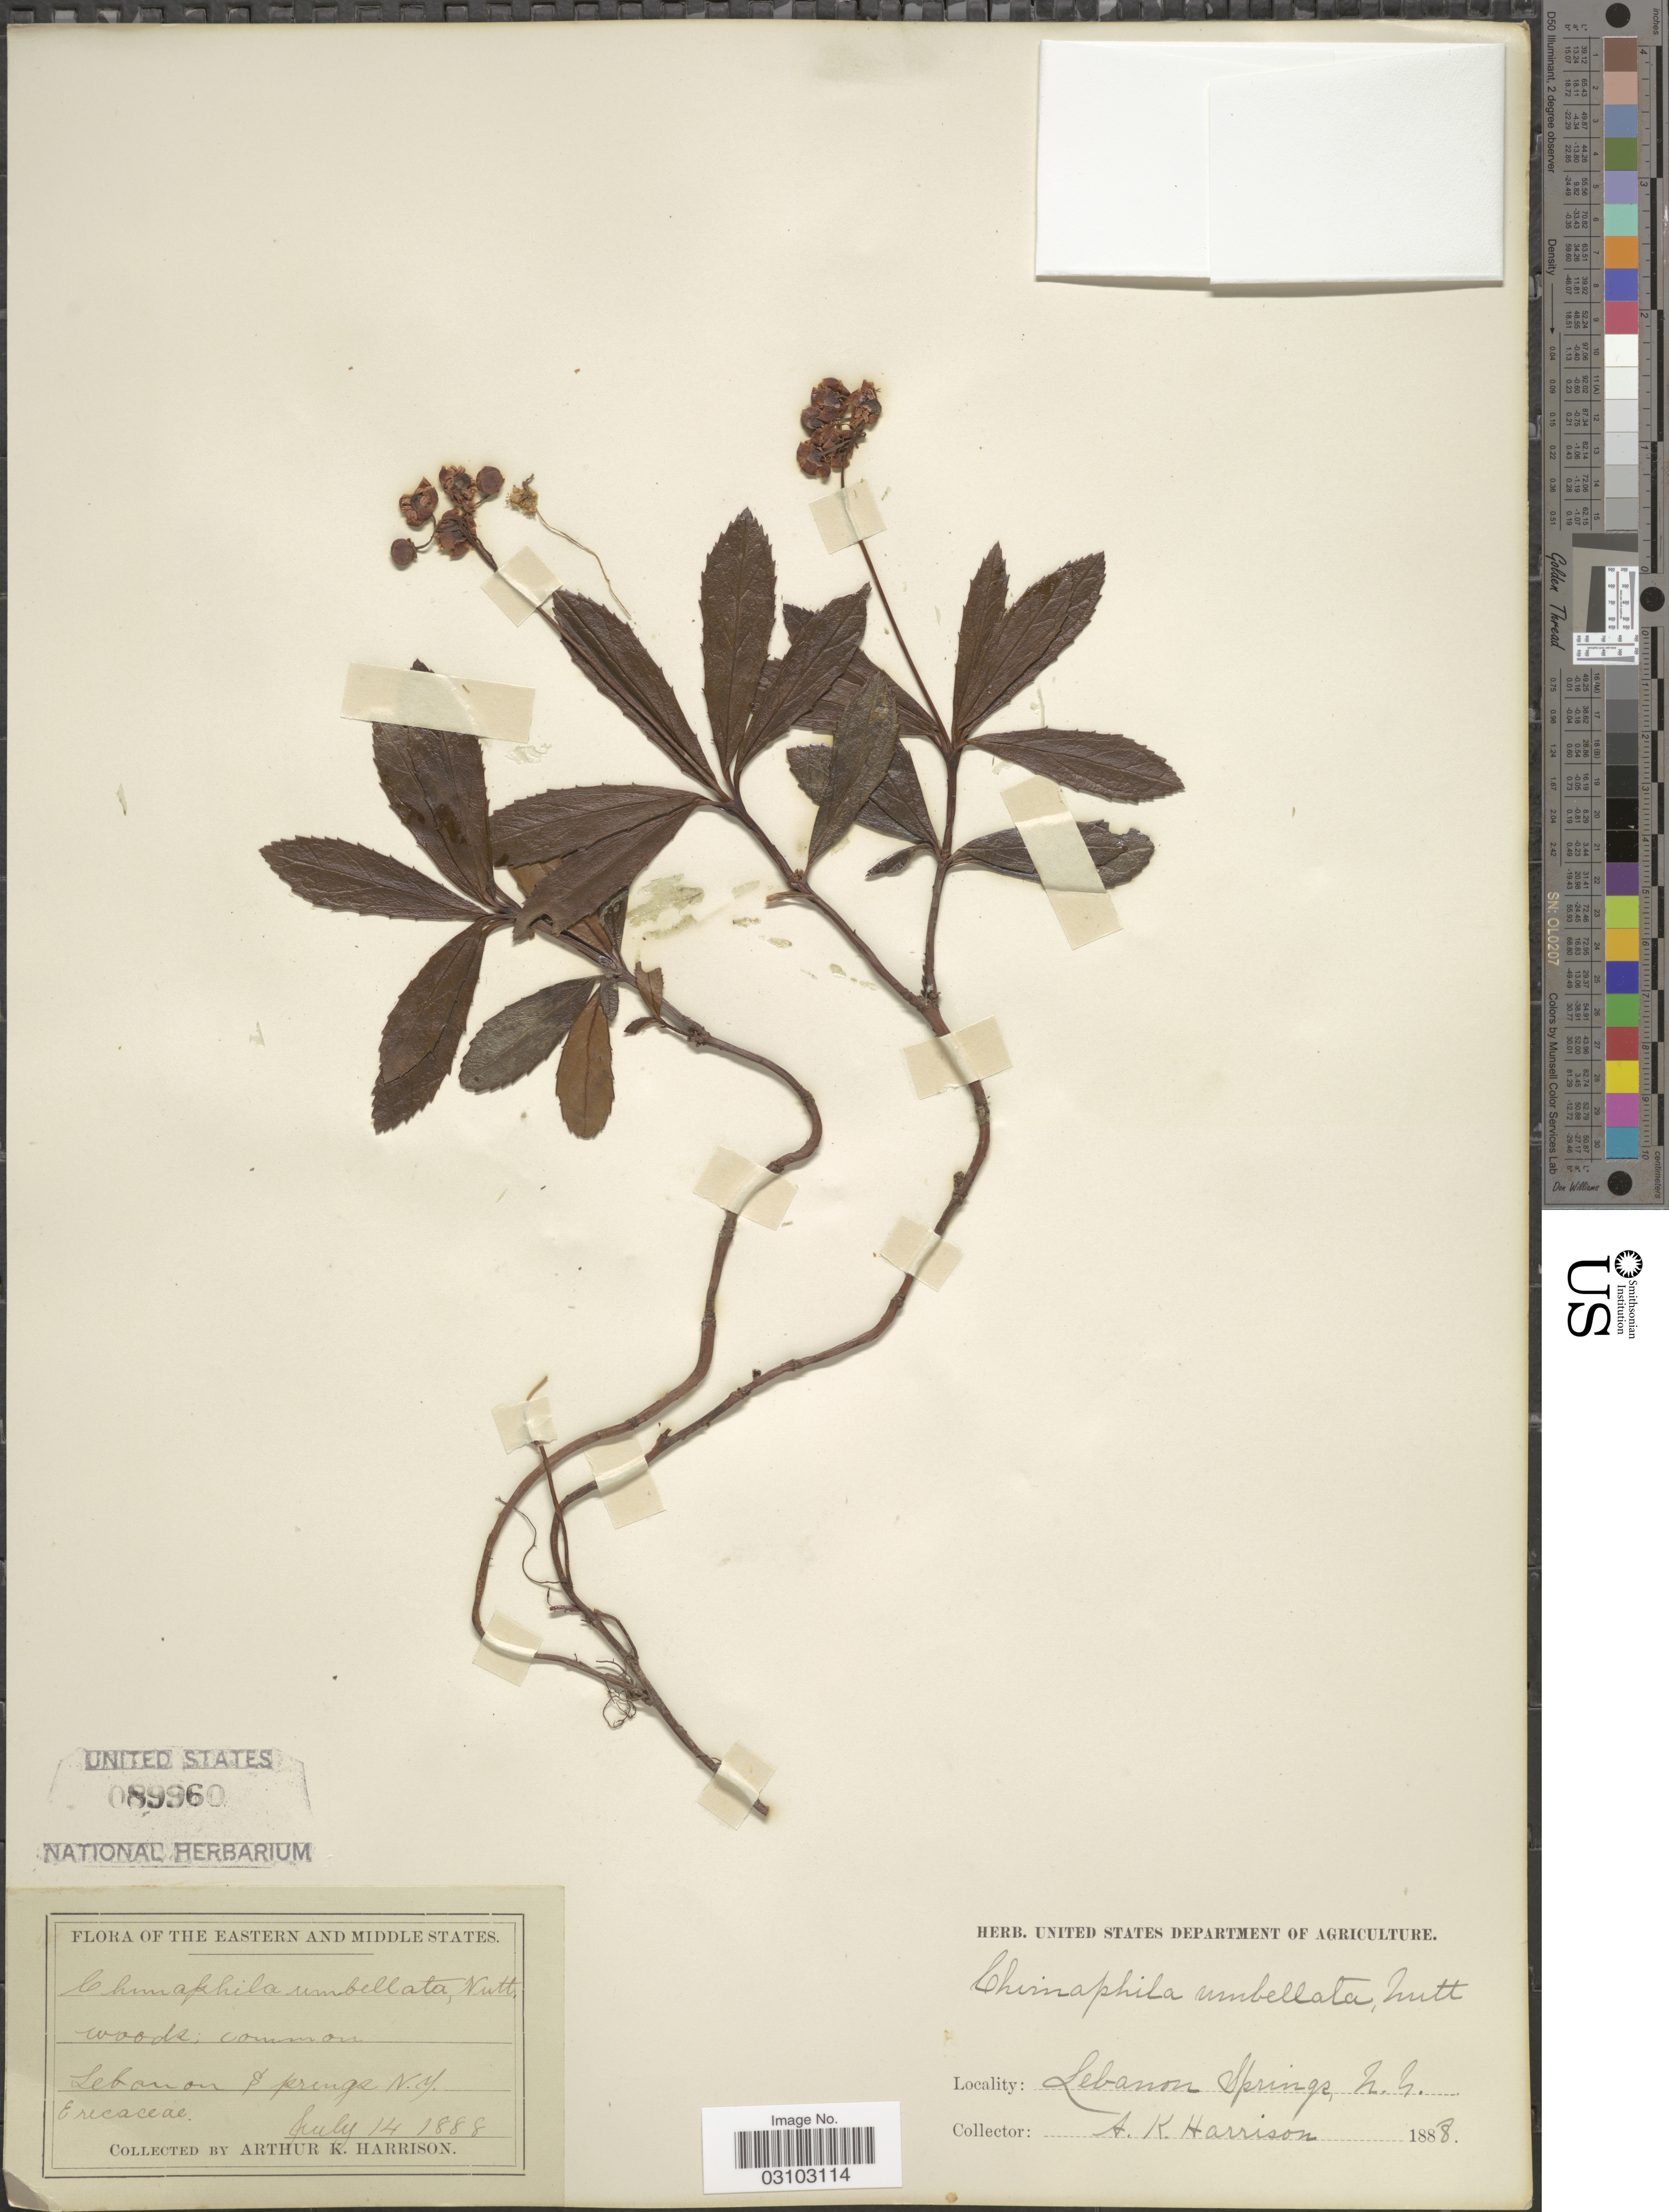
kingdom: Plantae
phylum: Tracheophyta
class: Magnoliopsida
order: Ericales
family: Ericaceae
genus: Chimaphila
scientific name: Chimaphila umbellata var. occidentalis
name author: (Rydb.) S.F. Blake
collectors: A. K. Harrison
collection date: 1888-07-14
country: United States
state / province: New York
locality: Lebanon Springs.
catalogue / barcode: US 89960